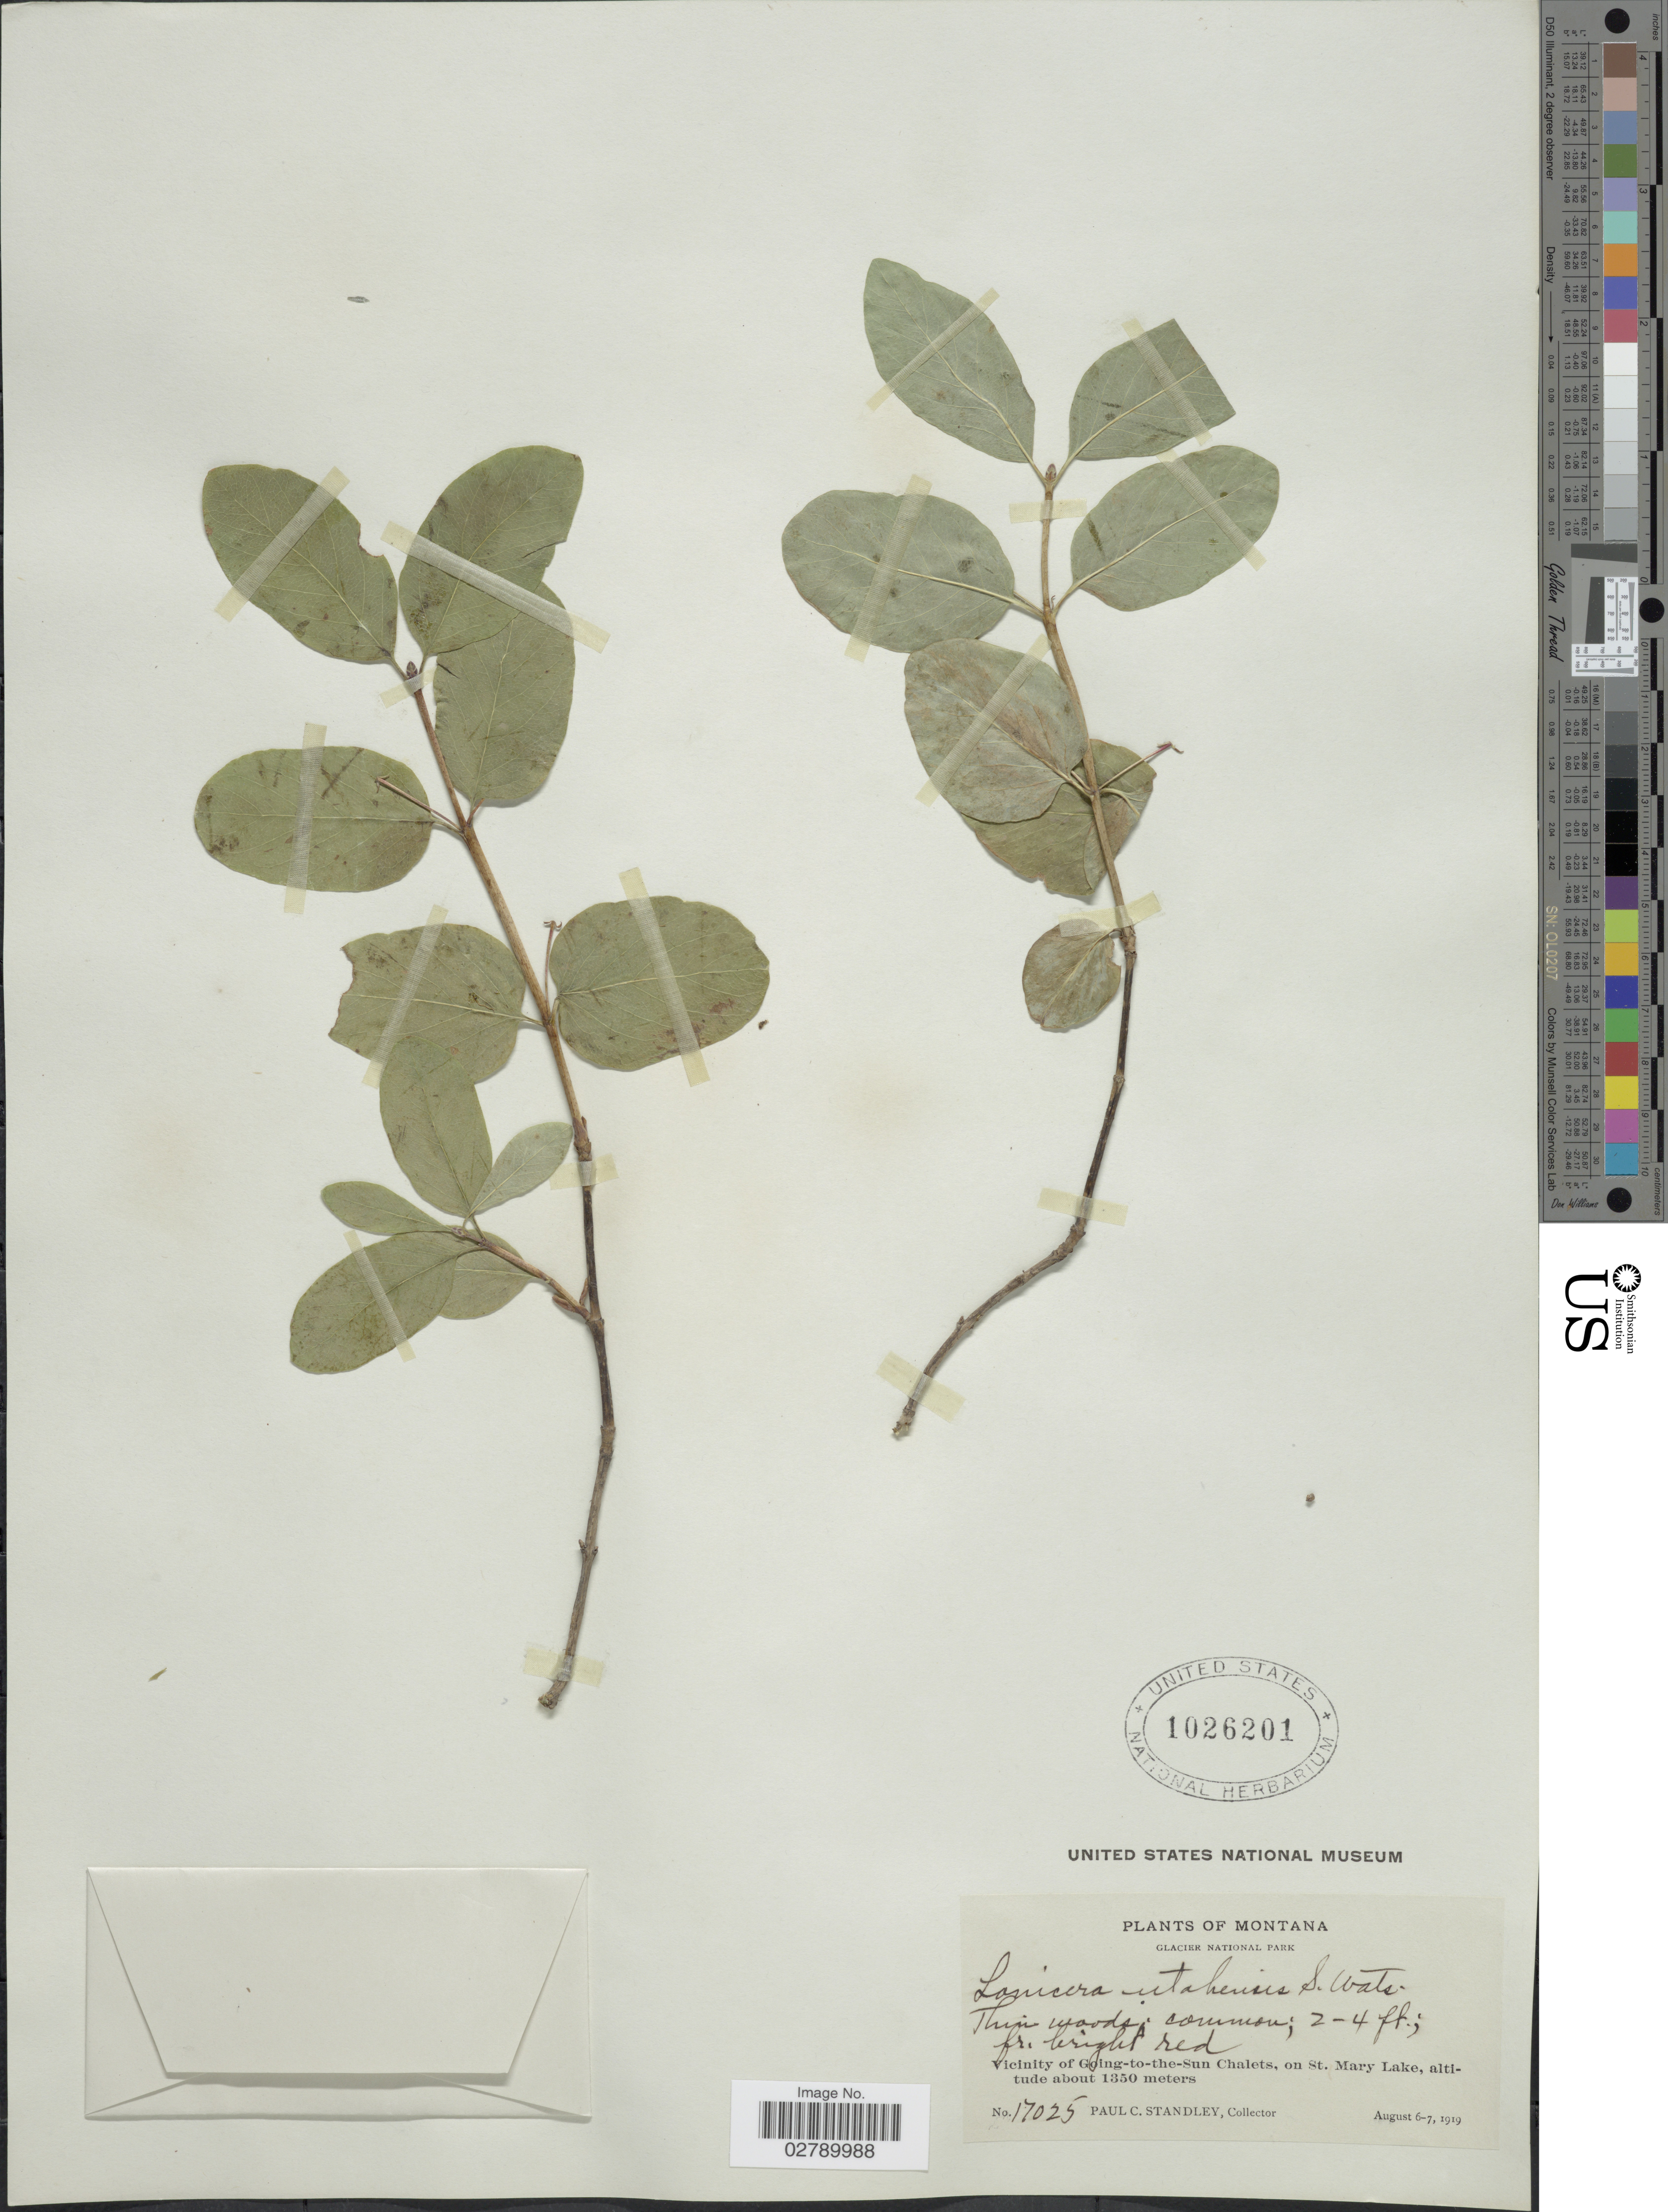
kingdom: Plantae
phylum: Tracheophyta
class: Magnoliopsida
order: Dipsacales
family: Caprifoliaceae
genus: Lonicera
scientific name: Lonicera utahensis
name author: S. Watson in C. King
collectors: P. C. Standley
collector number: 17025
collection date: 1919-08-06/1919-08-07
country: United States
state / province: Montana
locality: Glacier National Park. Vicinity of Going-to-the-Sun Chalets, on St. Mary Lake.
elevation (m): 1350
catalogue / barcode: US 1026201